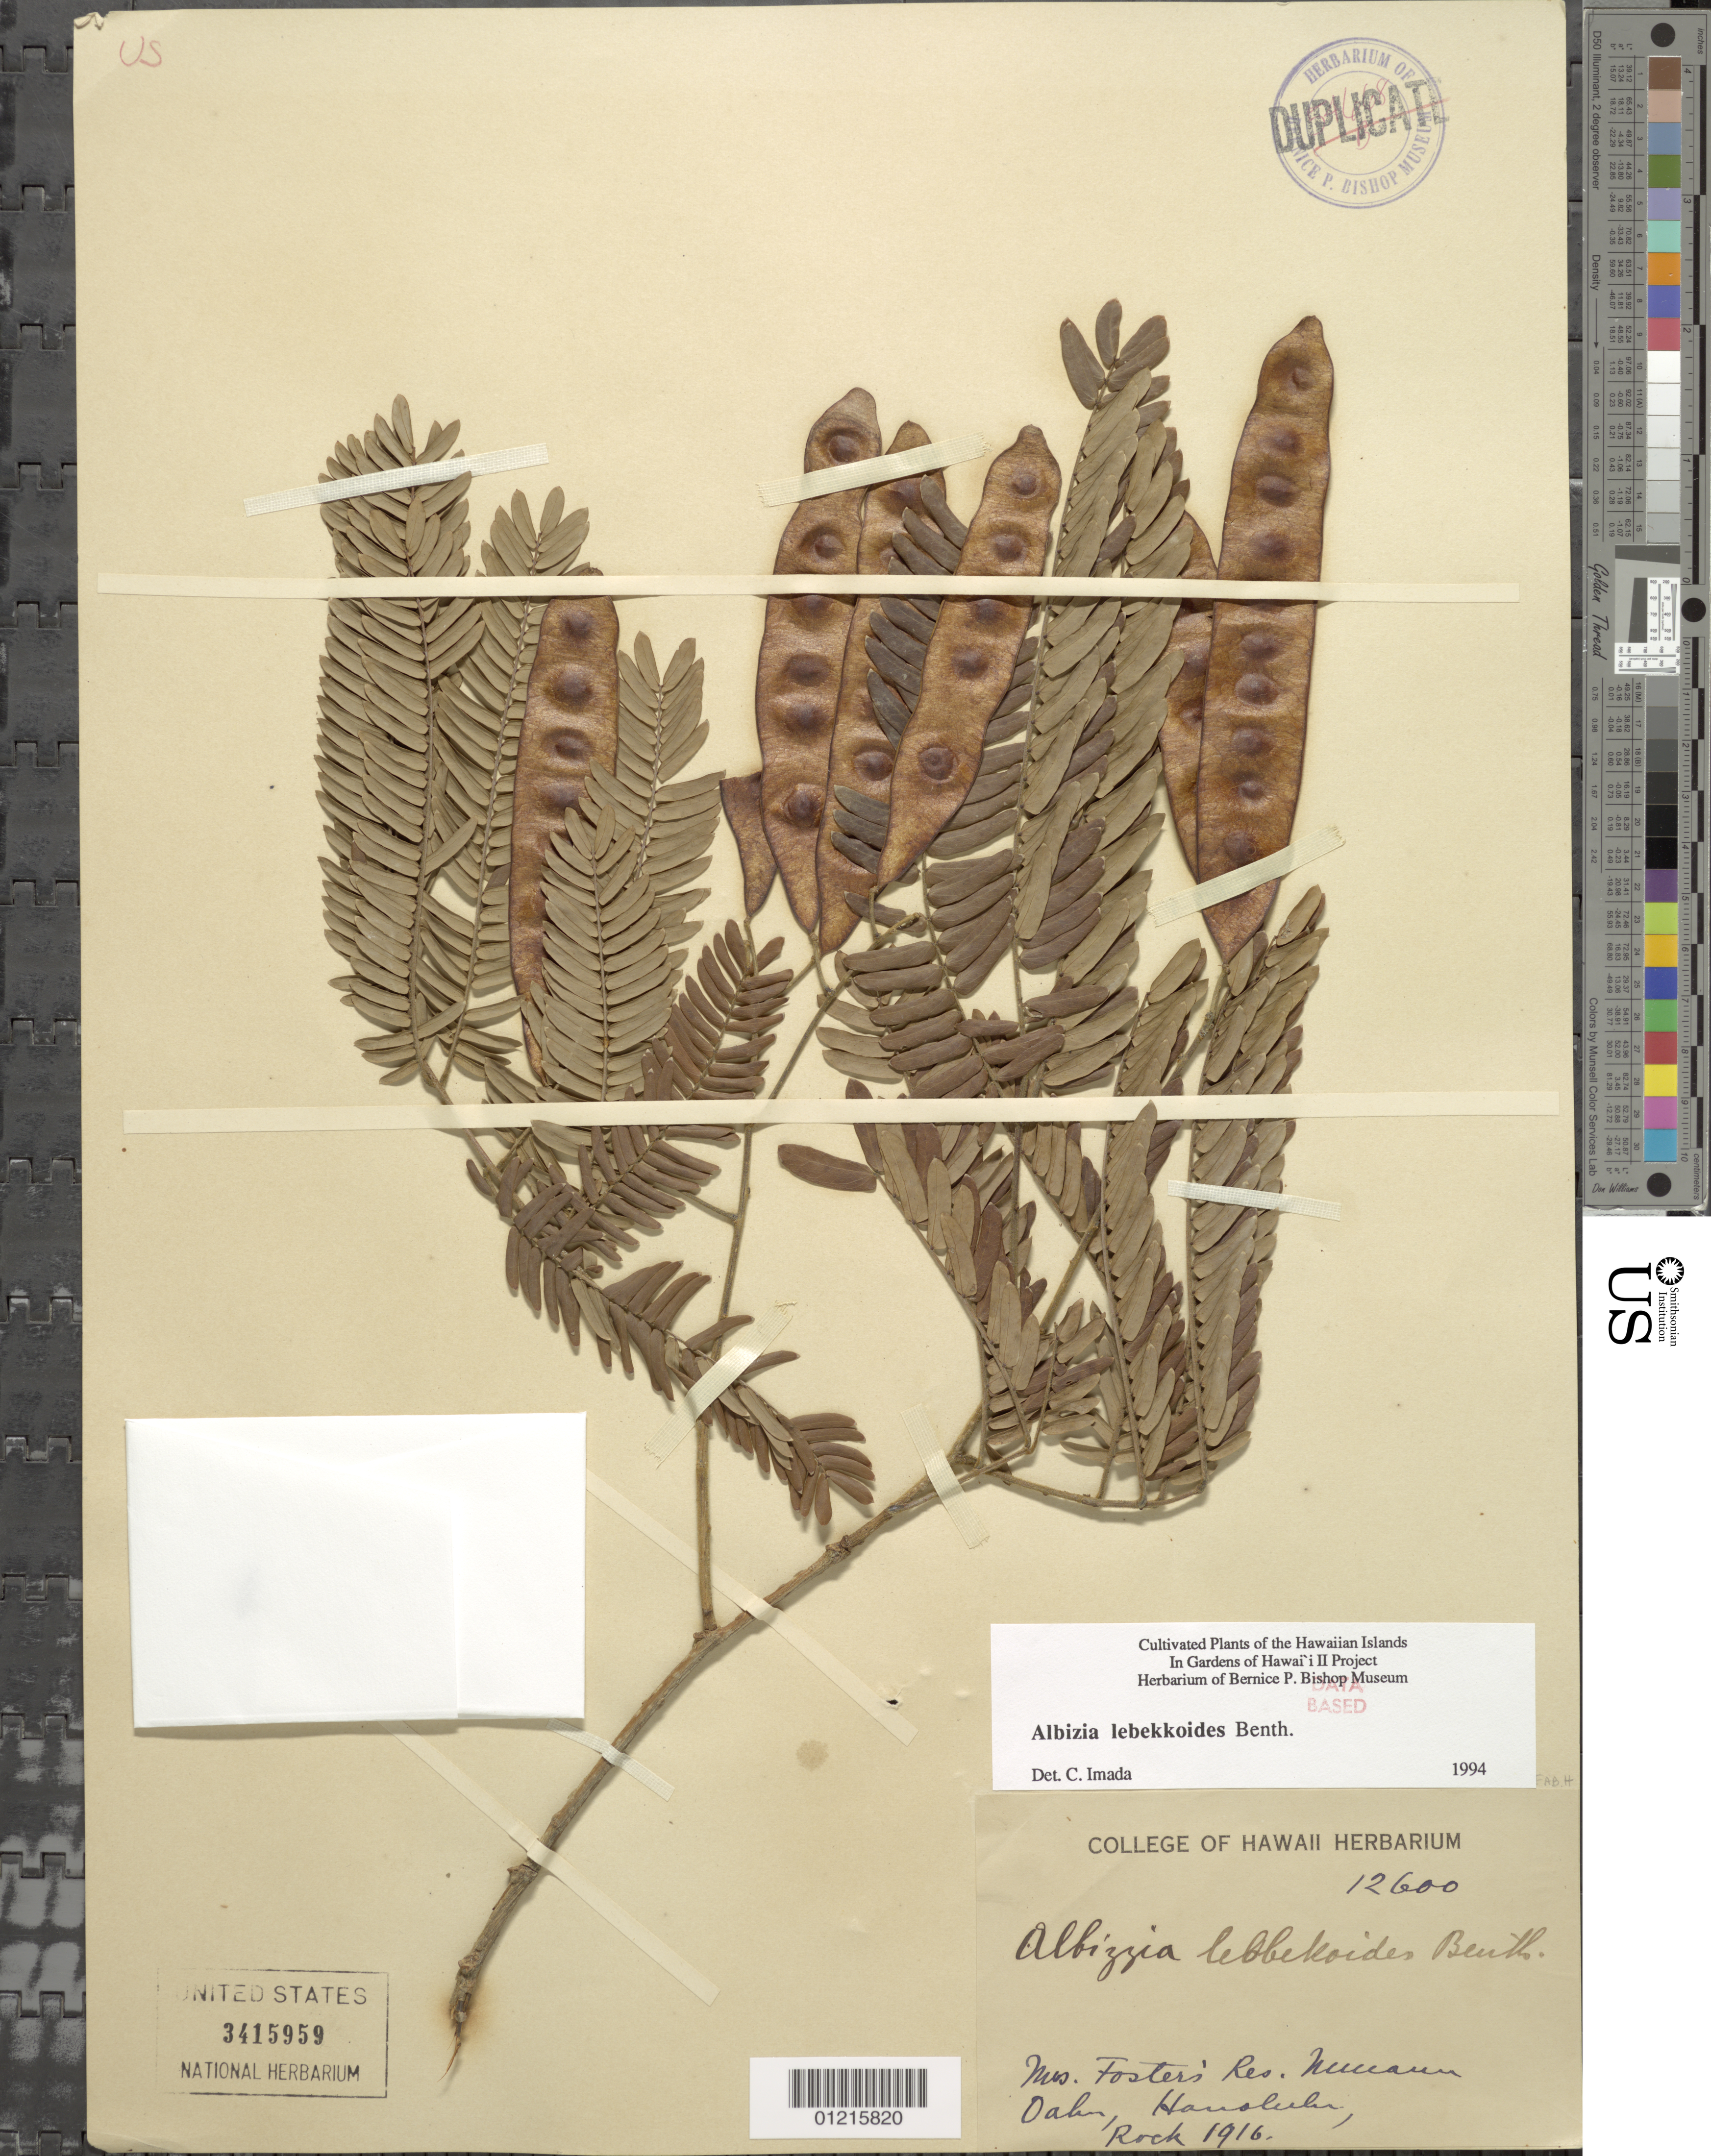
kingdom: Plantae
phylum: Tracheophyta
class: Magnoliopsida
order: Fabales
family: Fabaceae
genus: Albizia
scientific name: Albizia lebbekoides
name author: (DC.) Benth.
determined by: Imada, C.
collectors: J. F. Rock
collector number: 12600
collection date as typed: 1916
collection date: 1916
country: United States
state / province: Hawaii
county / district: Honolulu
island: Oahu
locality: Honolulu, Mrs. Foster's Res., Nuuanu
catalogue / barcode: US 3415959